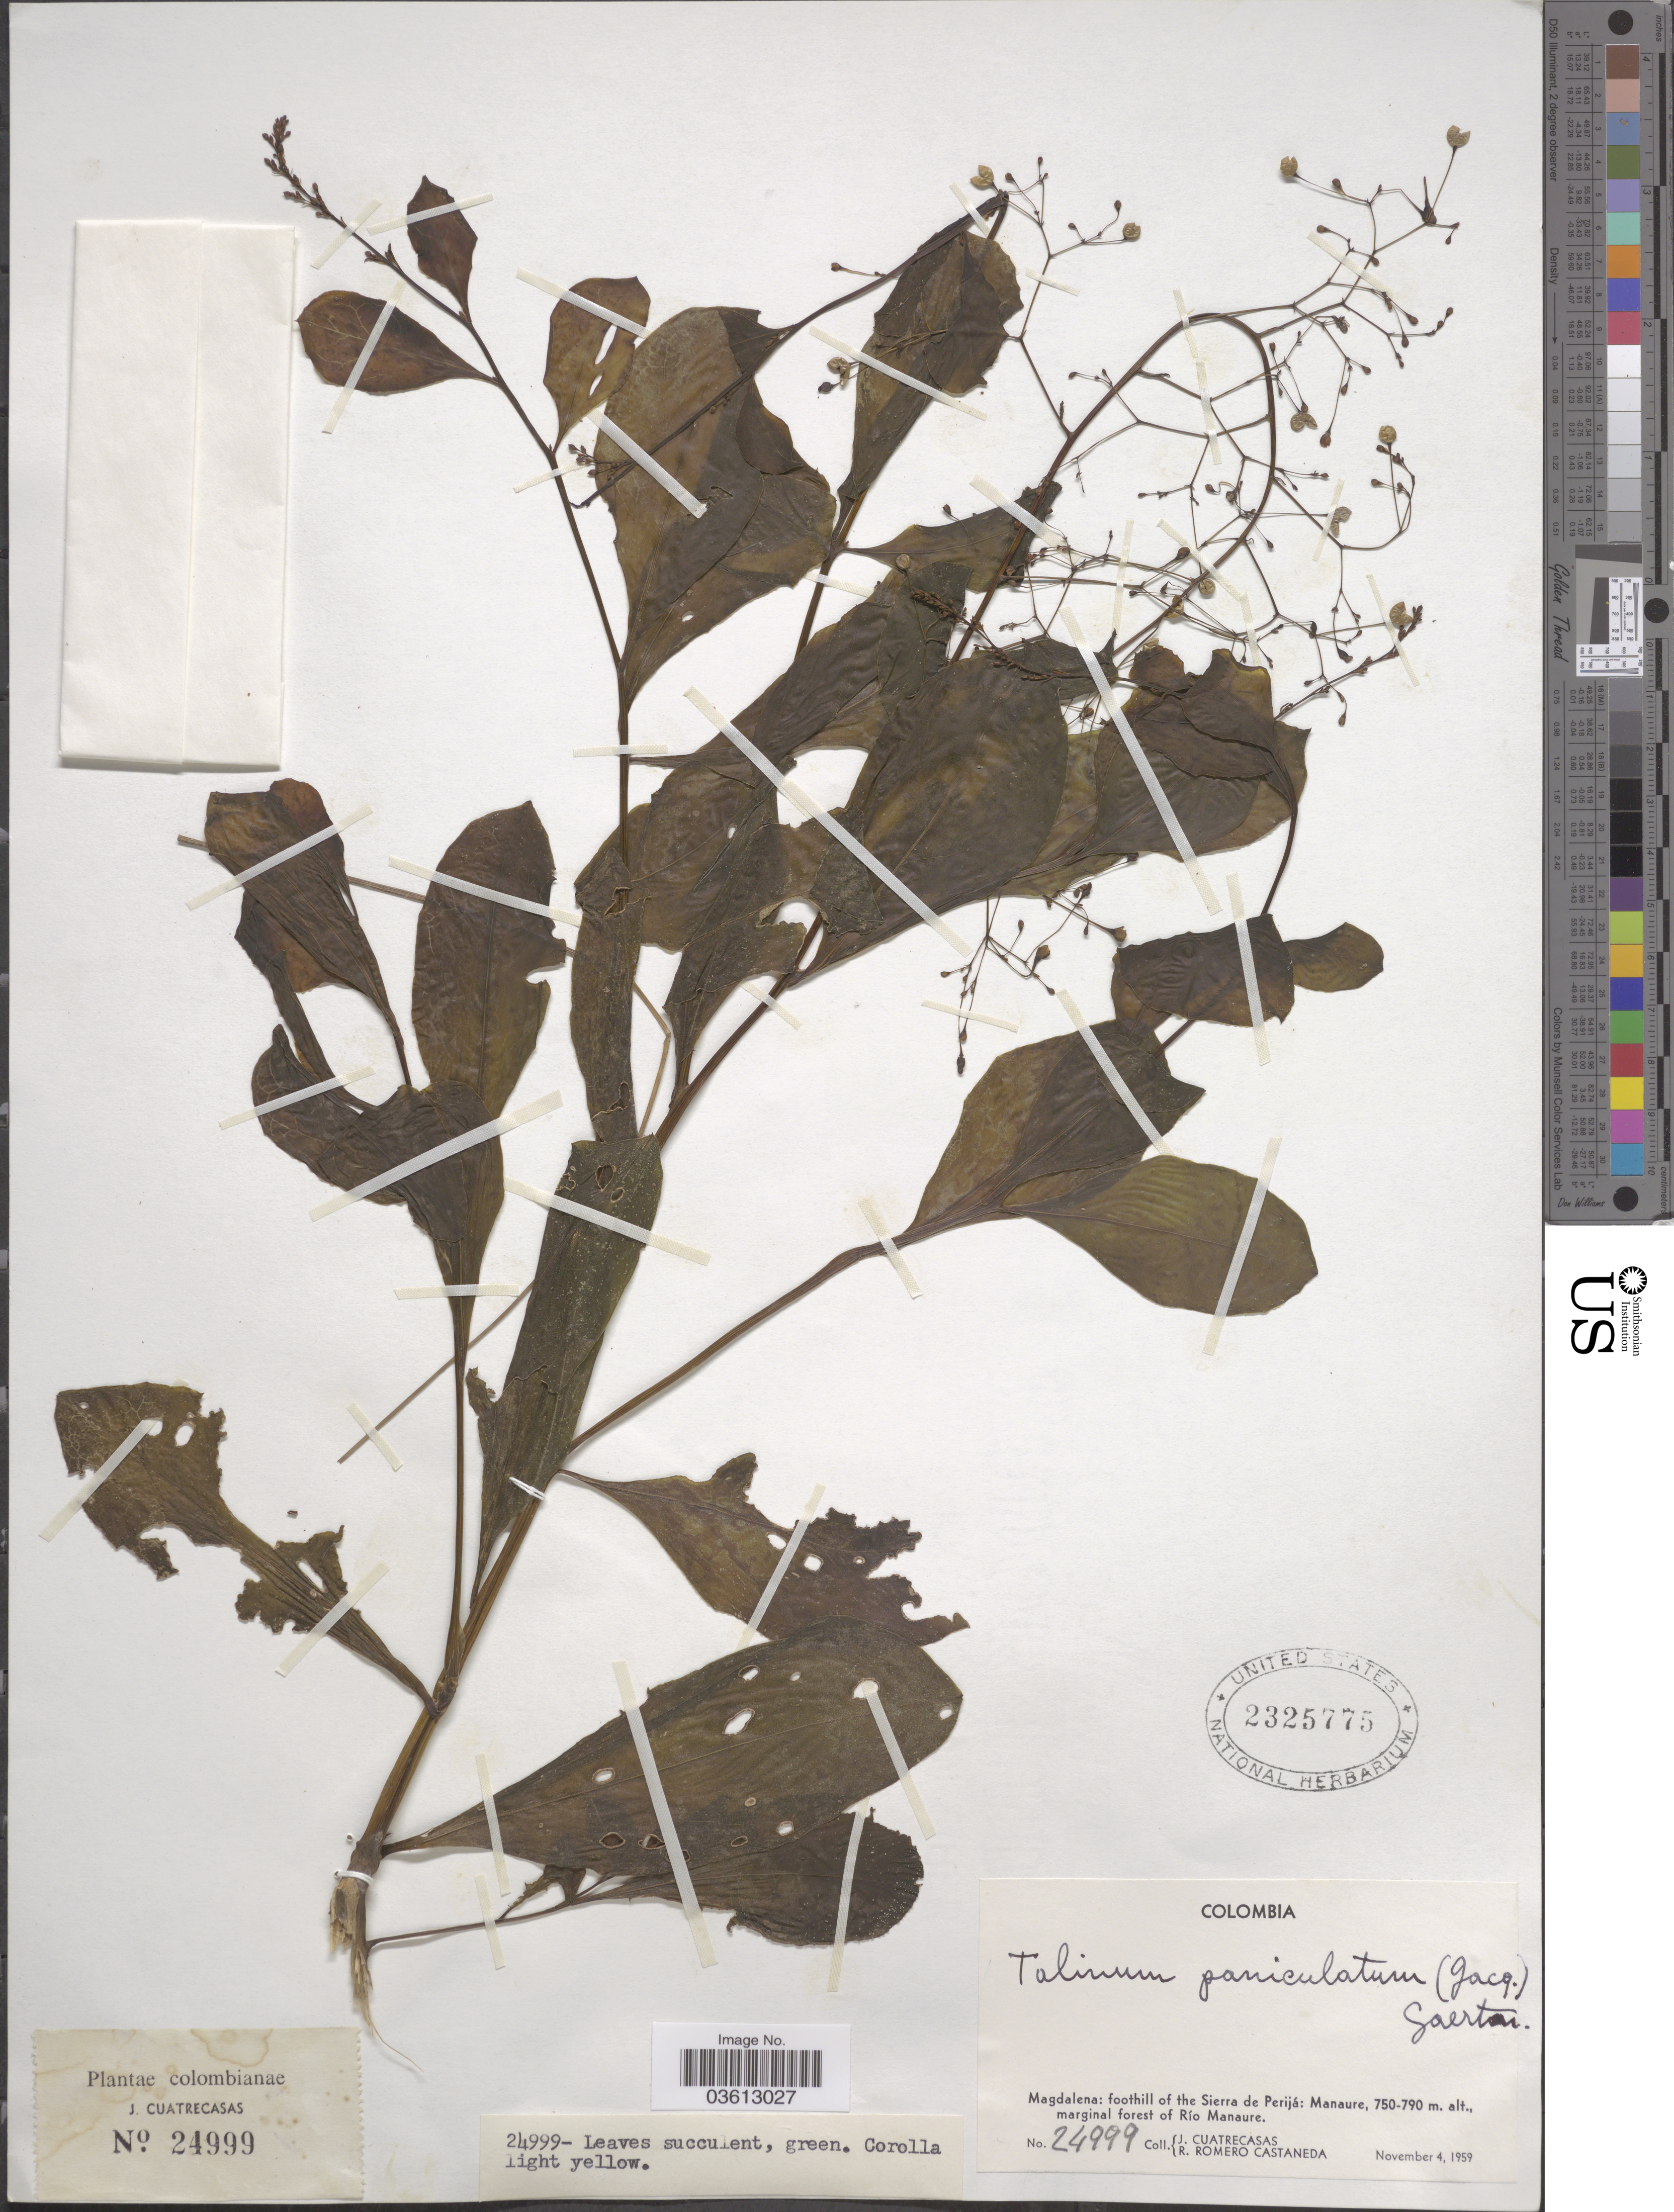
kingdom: Plantae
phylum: Tracheophyta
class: Magnoliopsida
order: Caryophyllales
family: Talinaceae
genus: Talinum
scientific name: Talinum paniculatum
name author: (Jacq.) Gaertn.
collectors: J. Cuatrecasas & R. Romero Castañeda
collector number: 24999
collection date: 1959-11-04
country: Colombia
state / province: Magdalena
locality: Foothill of the Sierra de Perijá: Manaure. Marginal forest of Río Manaure.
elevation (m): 750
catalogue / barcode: US 2325775